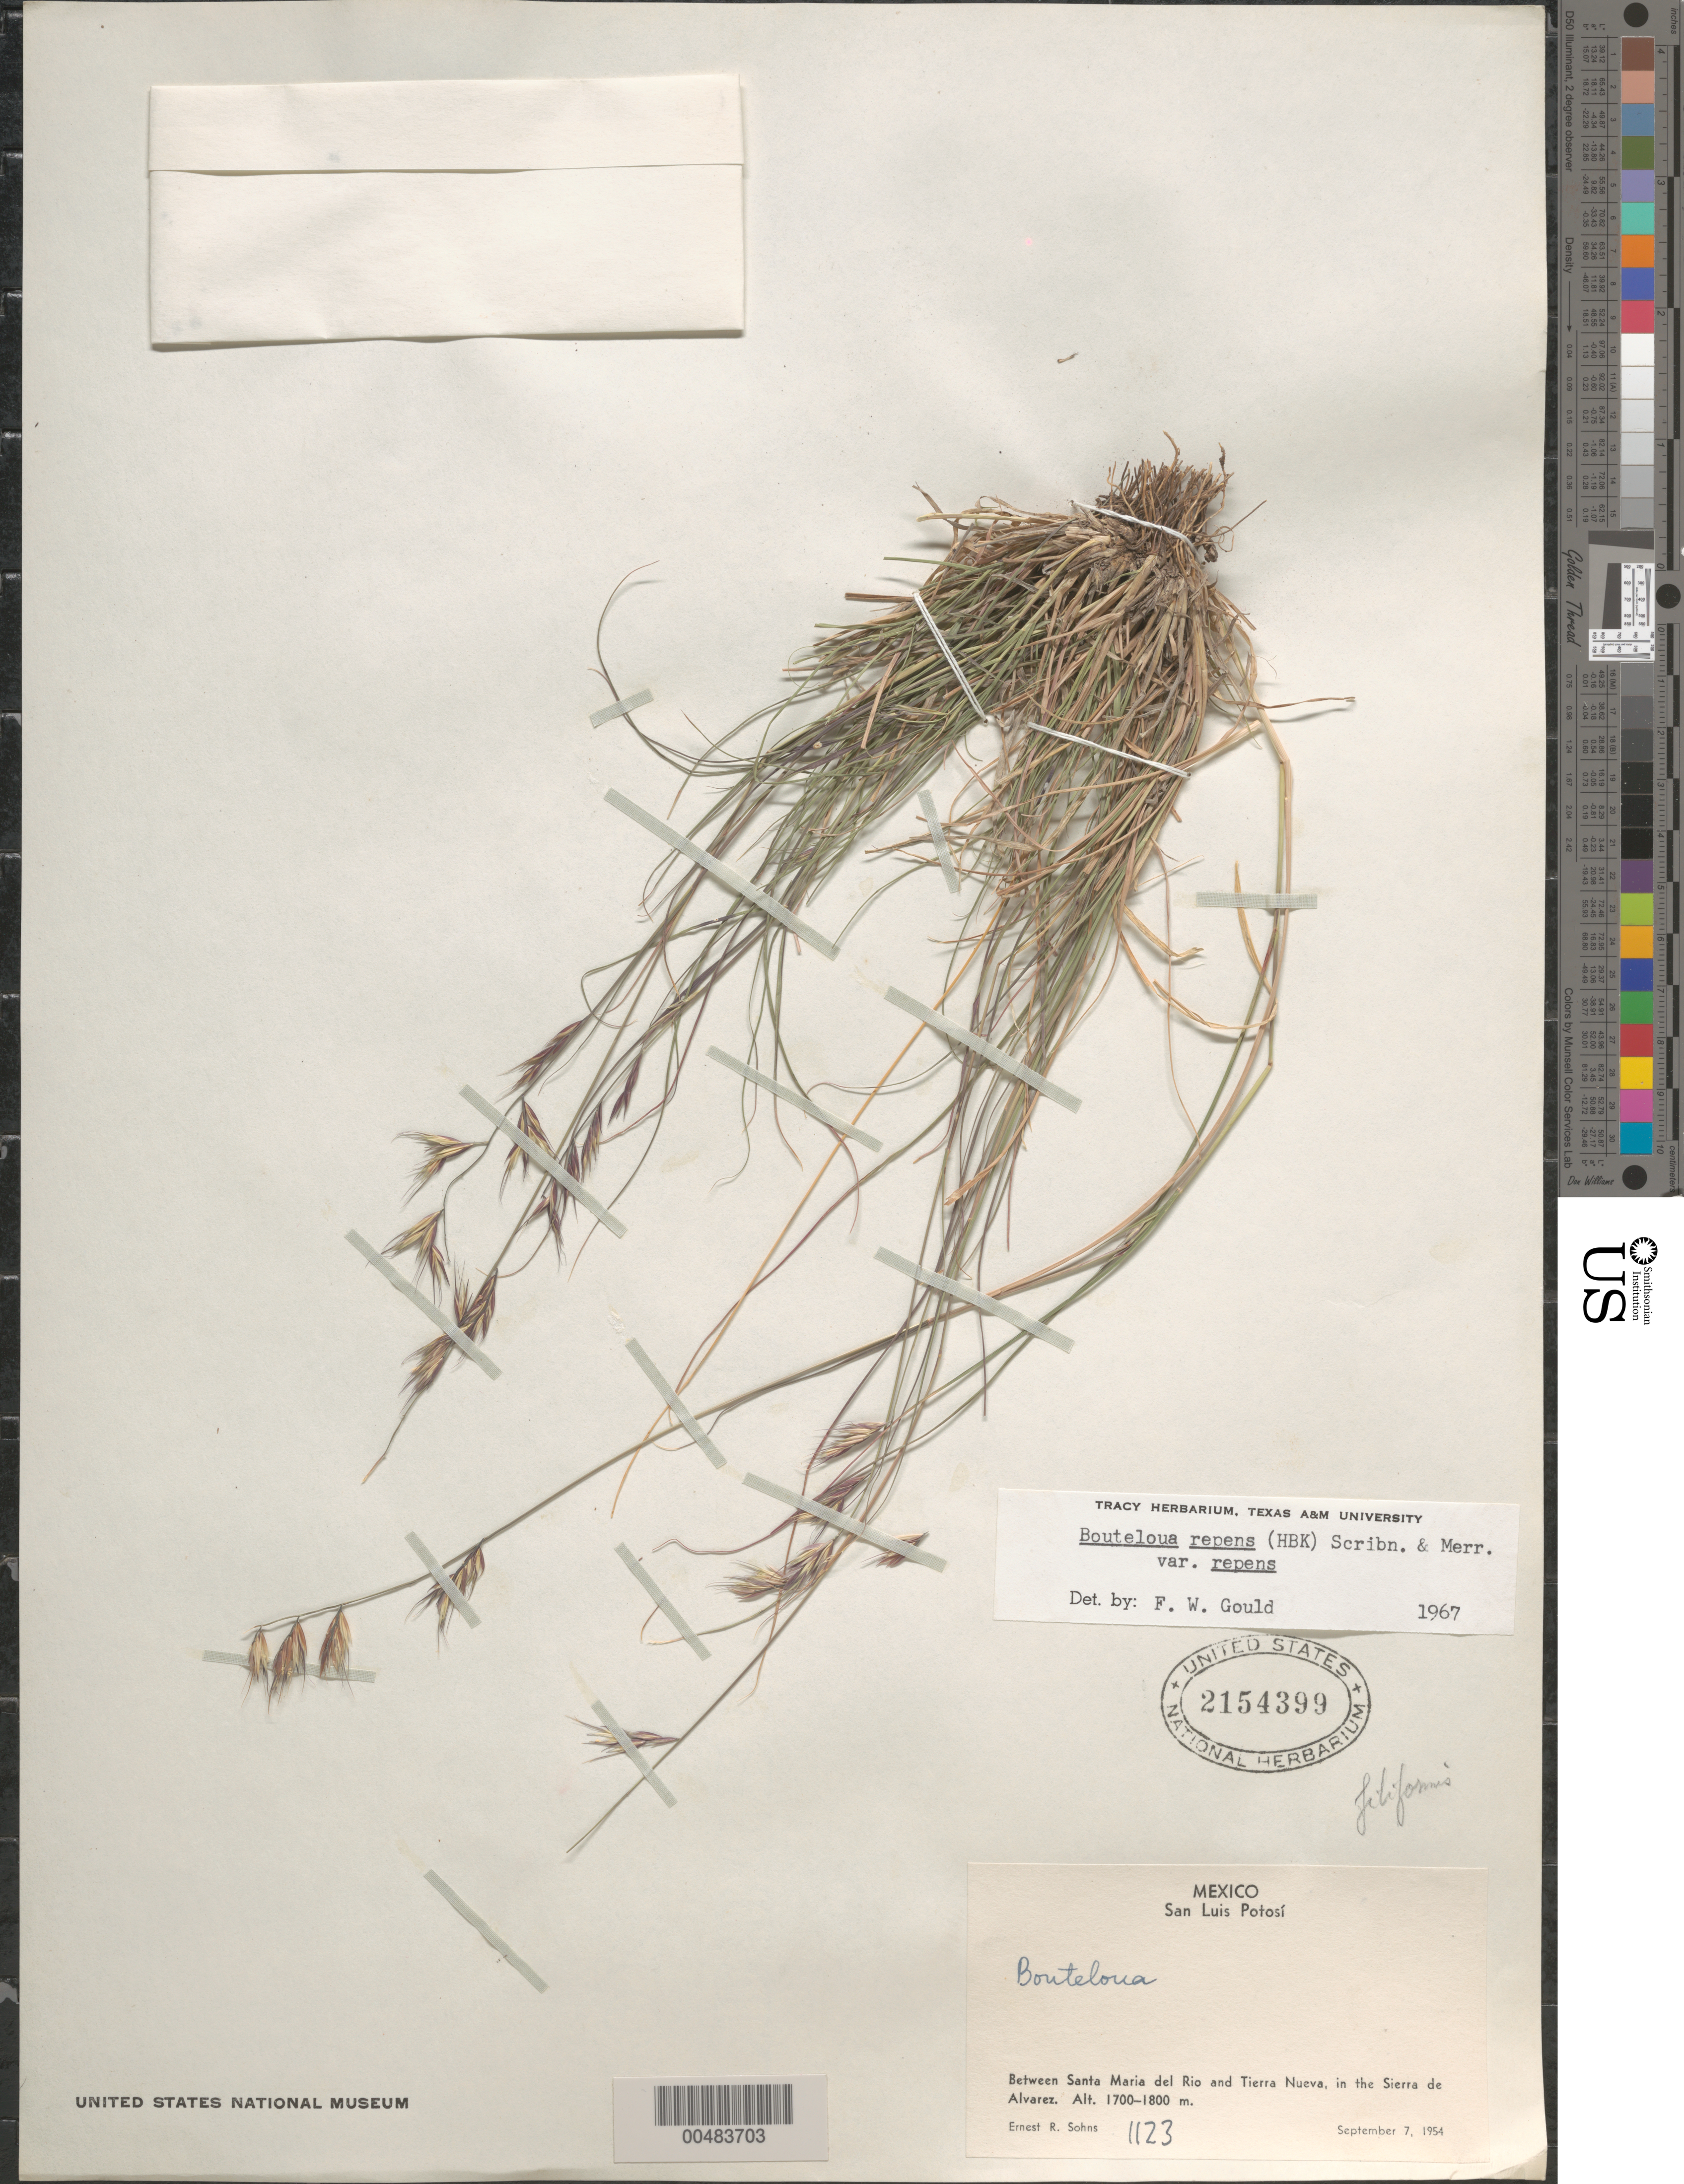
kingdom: Plantae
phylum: Tracheophyta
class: Liliopsida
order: Poales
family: Poaceae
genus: Bouteloua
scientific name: Bouteloua repens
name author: (Kunth) Scribn. & Merr.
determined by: Gould, F. W.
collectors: E. R. Sohns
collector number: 1123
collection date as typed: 7 Sep 1954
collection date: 1954-09-07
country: Mexico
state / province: San Luis Potosi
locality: Between Santa Maria del Rio & Tierra Nueva, in the Sierra de Alvarez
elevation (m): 1700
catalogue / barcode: US 2154399